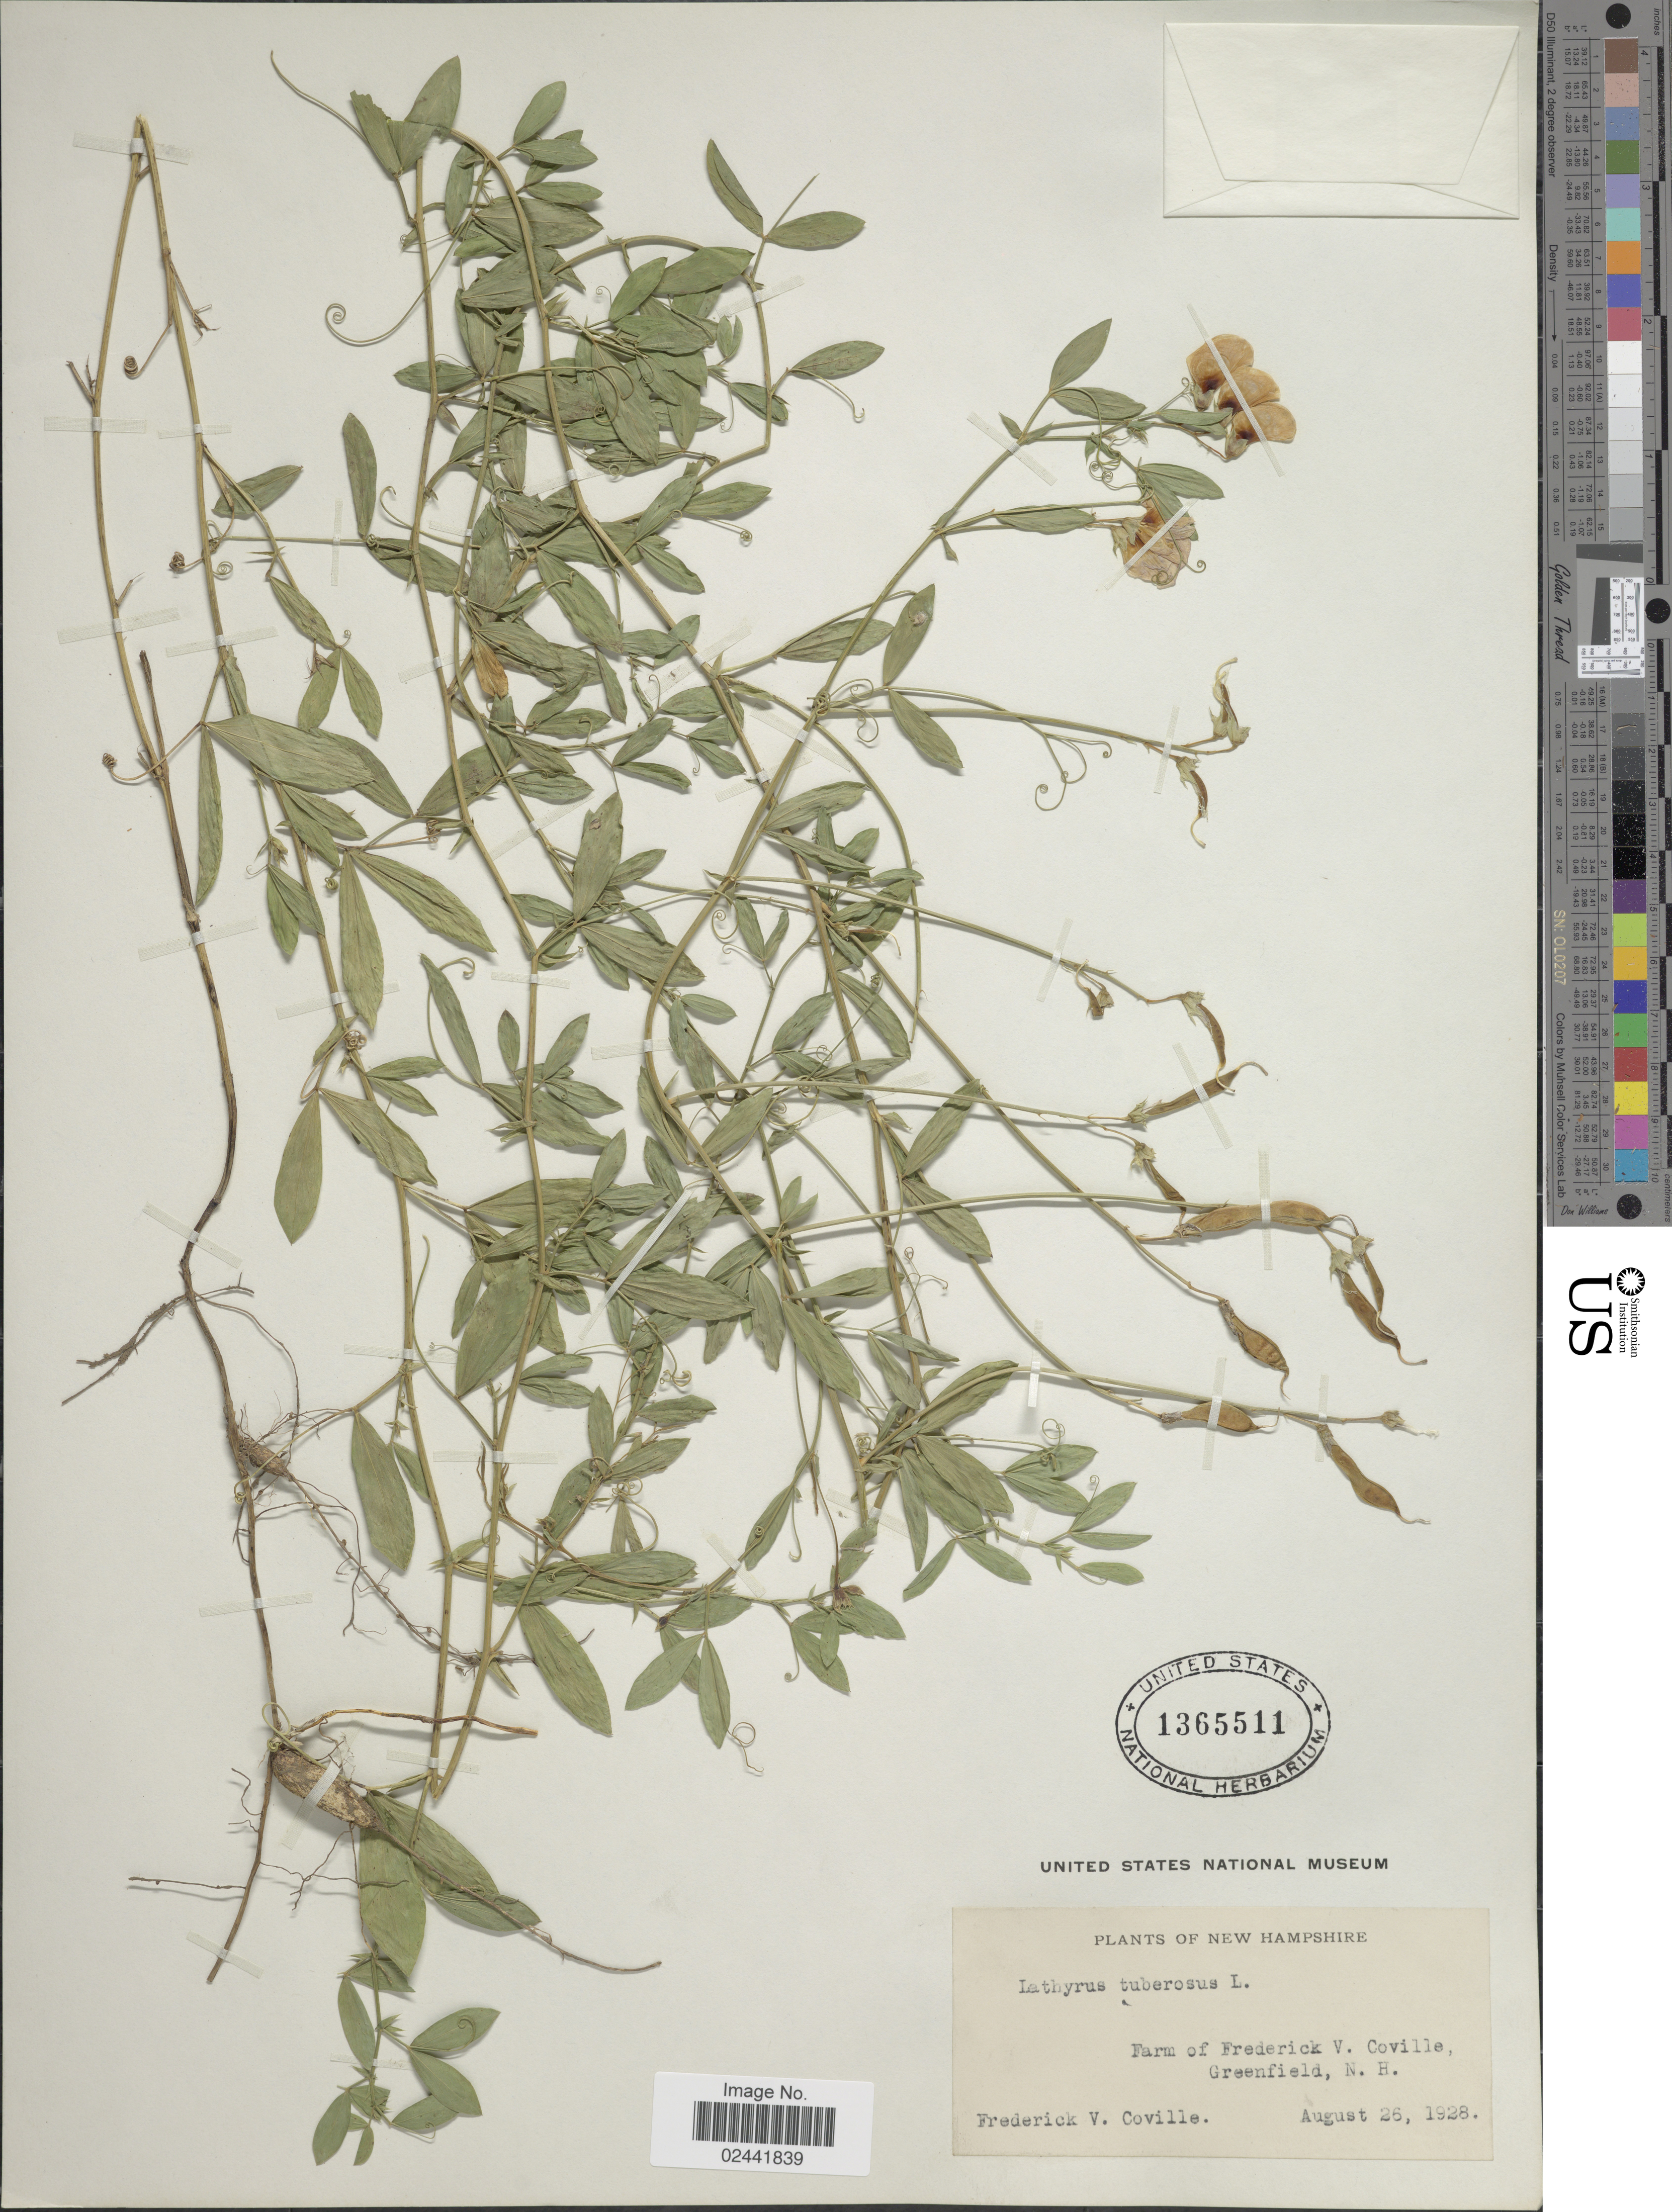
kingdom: Plantae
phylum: Tracheophyta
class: Magnoliopsida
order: Fabales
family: Fabaceae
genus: Lathyrus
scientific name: Lathyrus tuberosus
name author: L.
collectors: F. V. Coville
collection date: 1928-08-26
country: United States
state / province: New Hampshire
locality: Farm of Frederick V. Coville Greenfield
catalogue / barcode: US 1365511